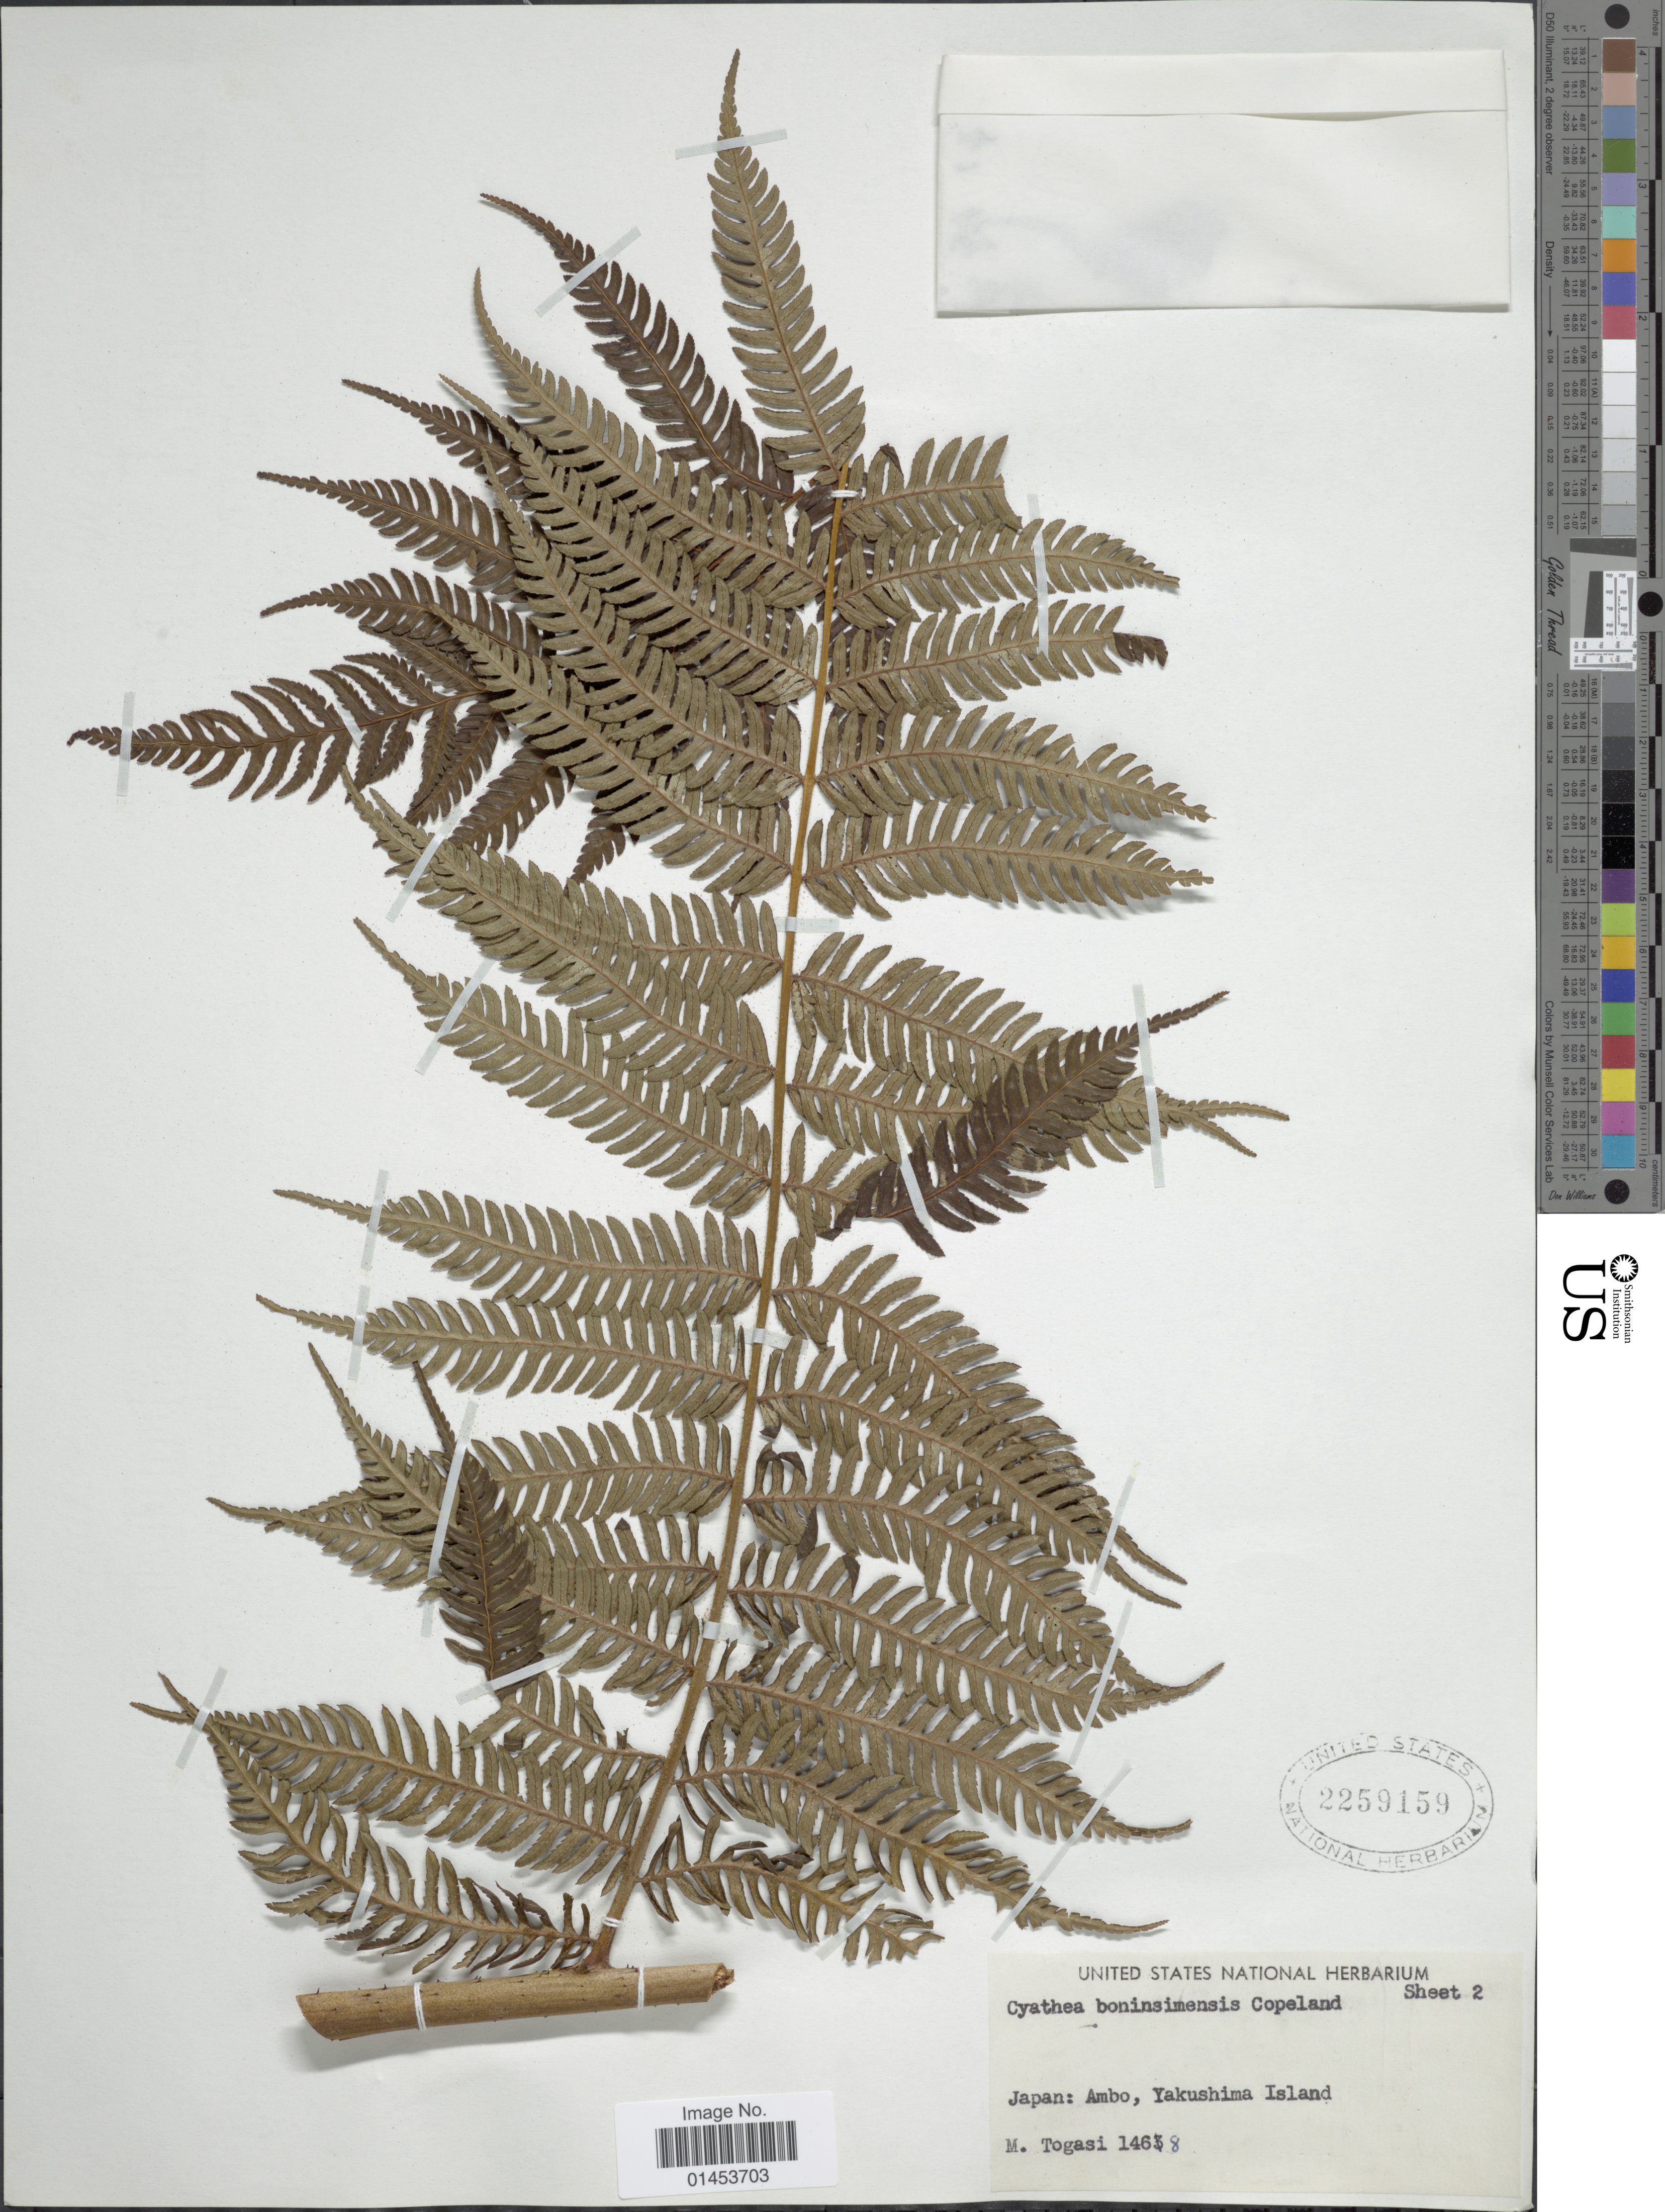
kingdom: Plantae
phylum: Tracheophyta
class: Polypodiopsida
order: Cyatheales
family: Cyatheaceae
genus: Cyathea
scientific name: Cyathea spinulosa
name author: Wall. ex Hook.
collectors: M. Togasi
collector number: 1468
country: Japan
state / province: Kagosima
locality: Japan: Ambo, Yakushima Island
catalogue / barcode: US 2259159